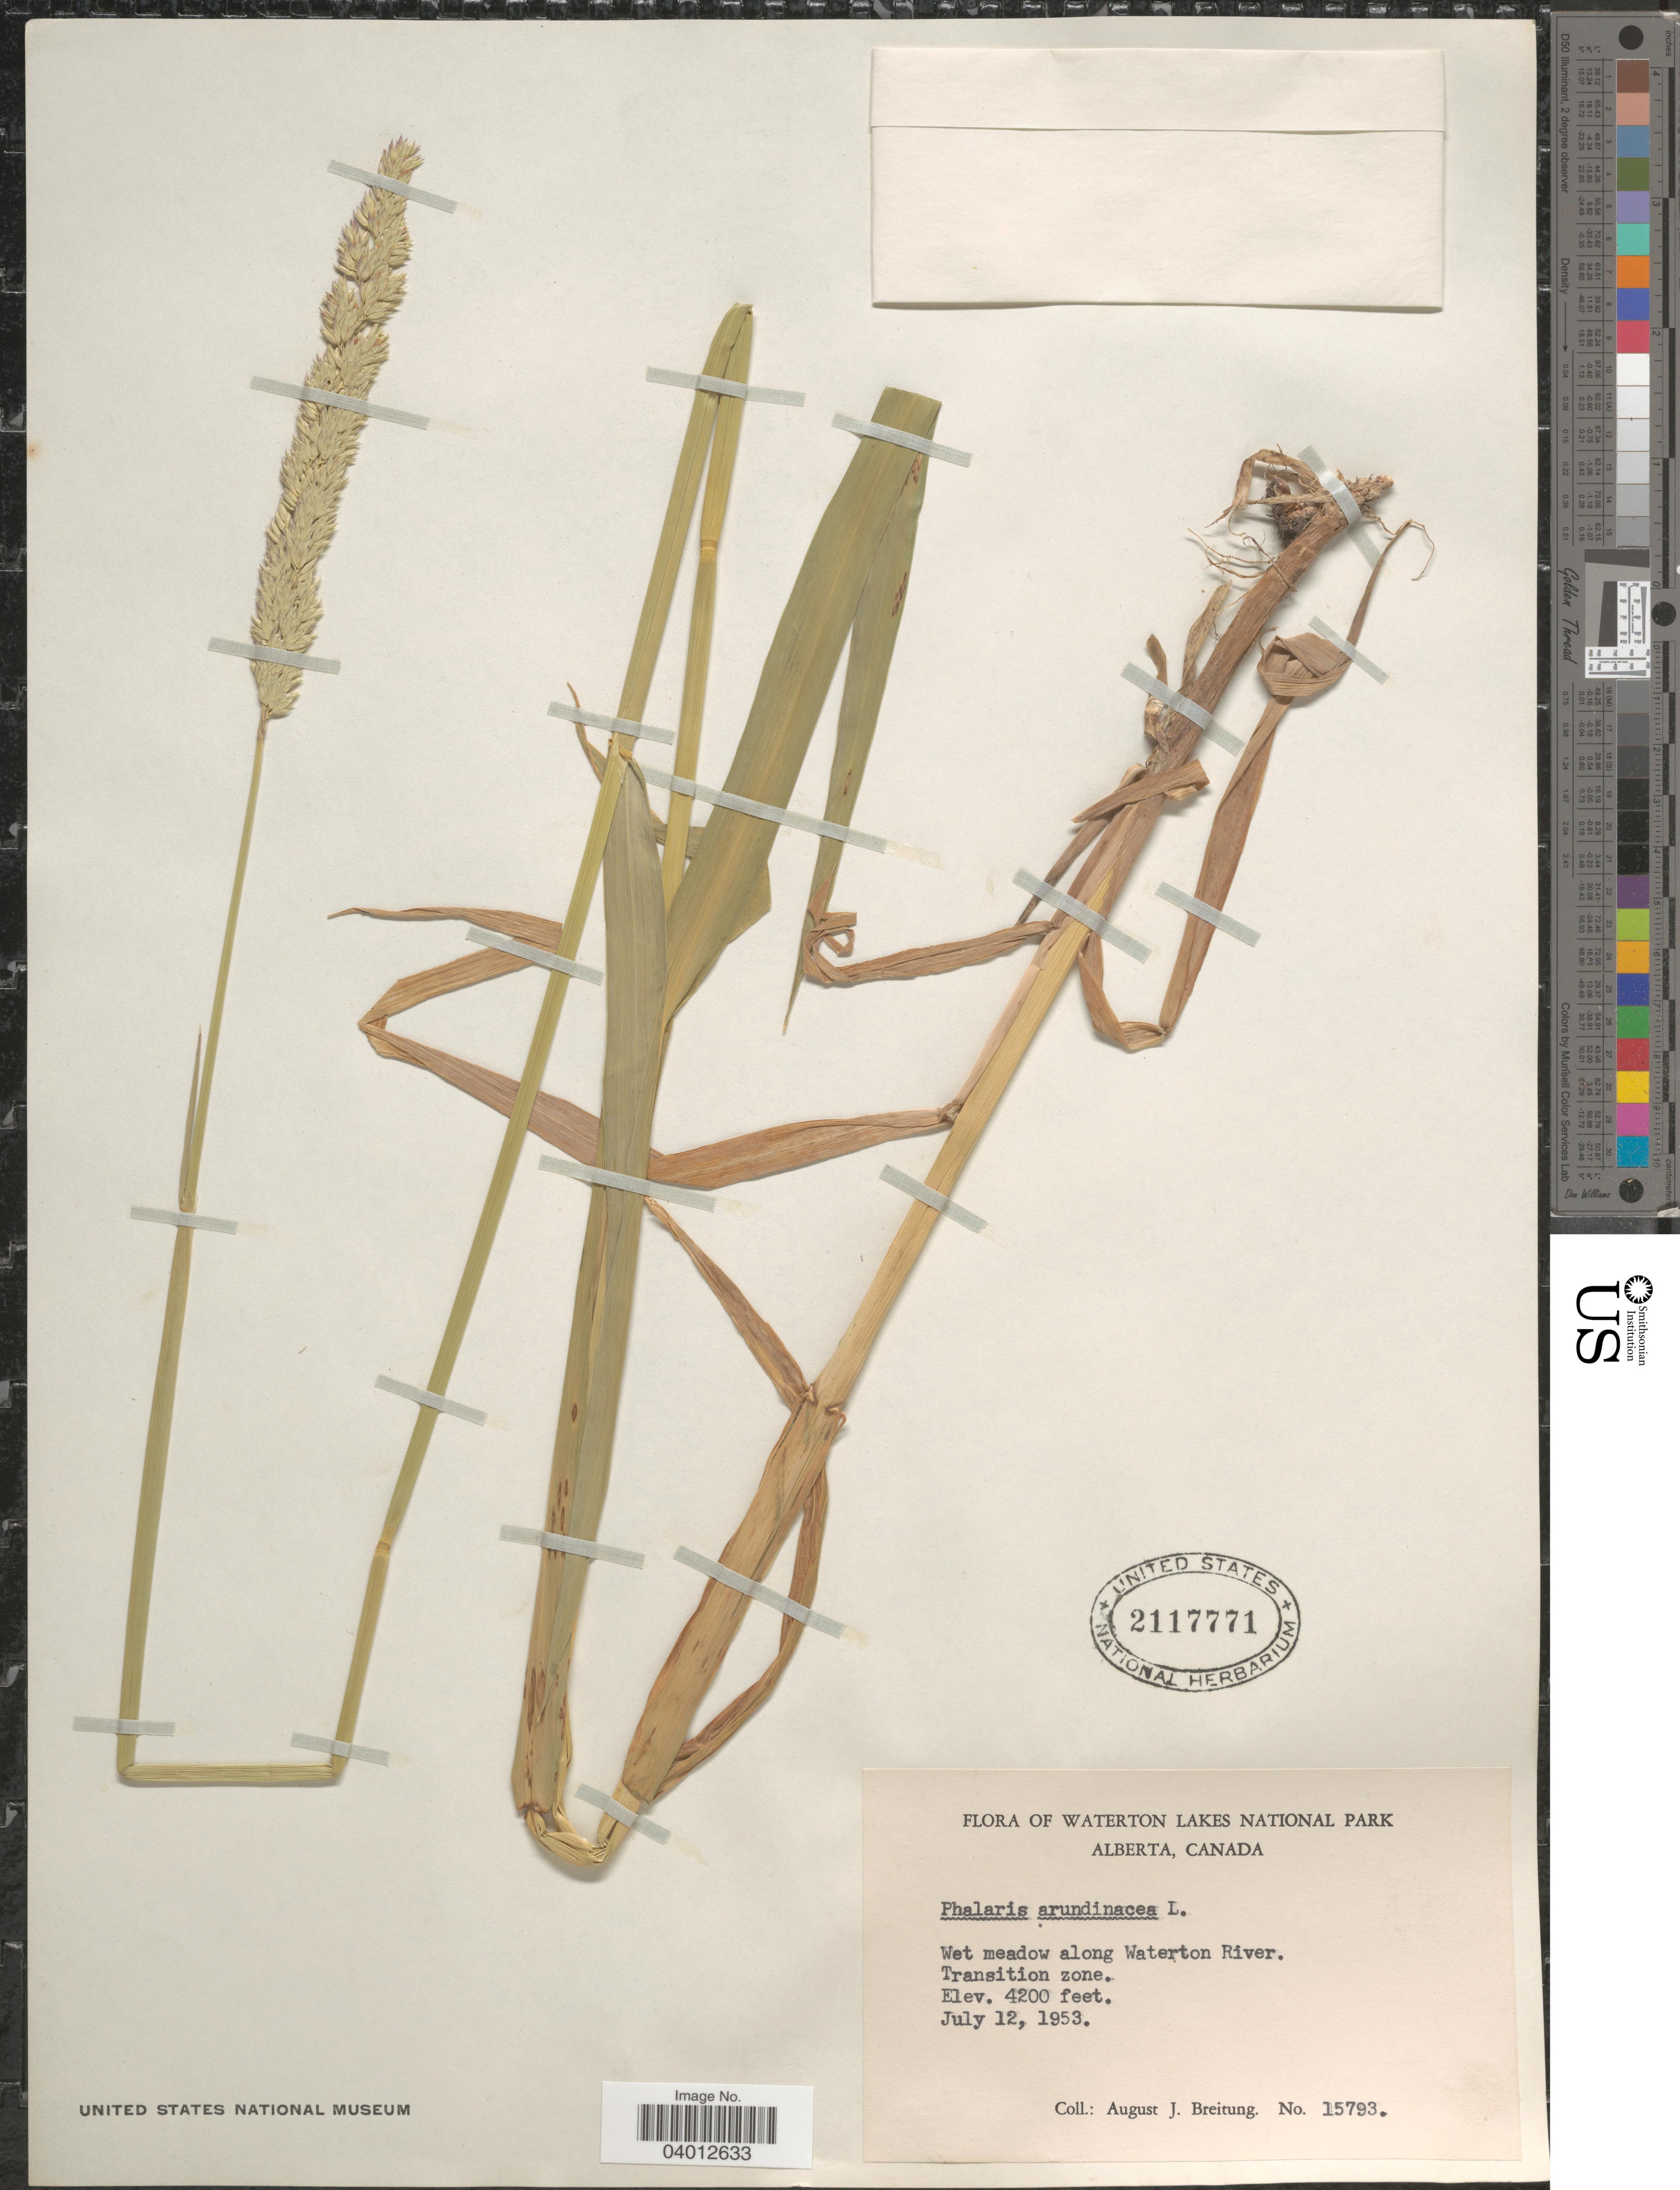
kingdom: Plantae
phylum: Tracheophyta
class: Liliopsida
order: Poales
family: Poaceae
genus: Phalaris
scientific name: Phalaris arundinacea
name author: L.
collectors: A. Breitung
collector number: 15793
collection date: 1953-07-12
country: Canada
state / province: Alberta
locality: Waterton Lakes National Park. Along Waterton River. Transition zone.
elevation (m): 1280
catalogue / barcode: US 2117771